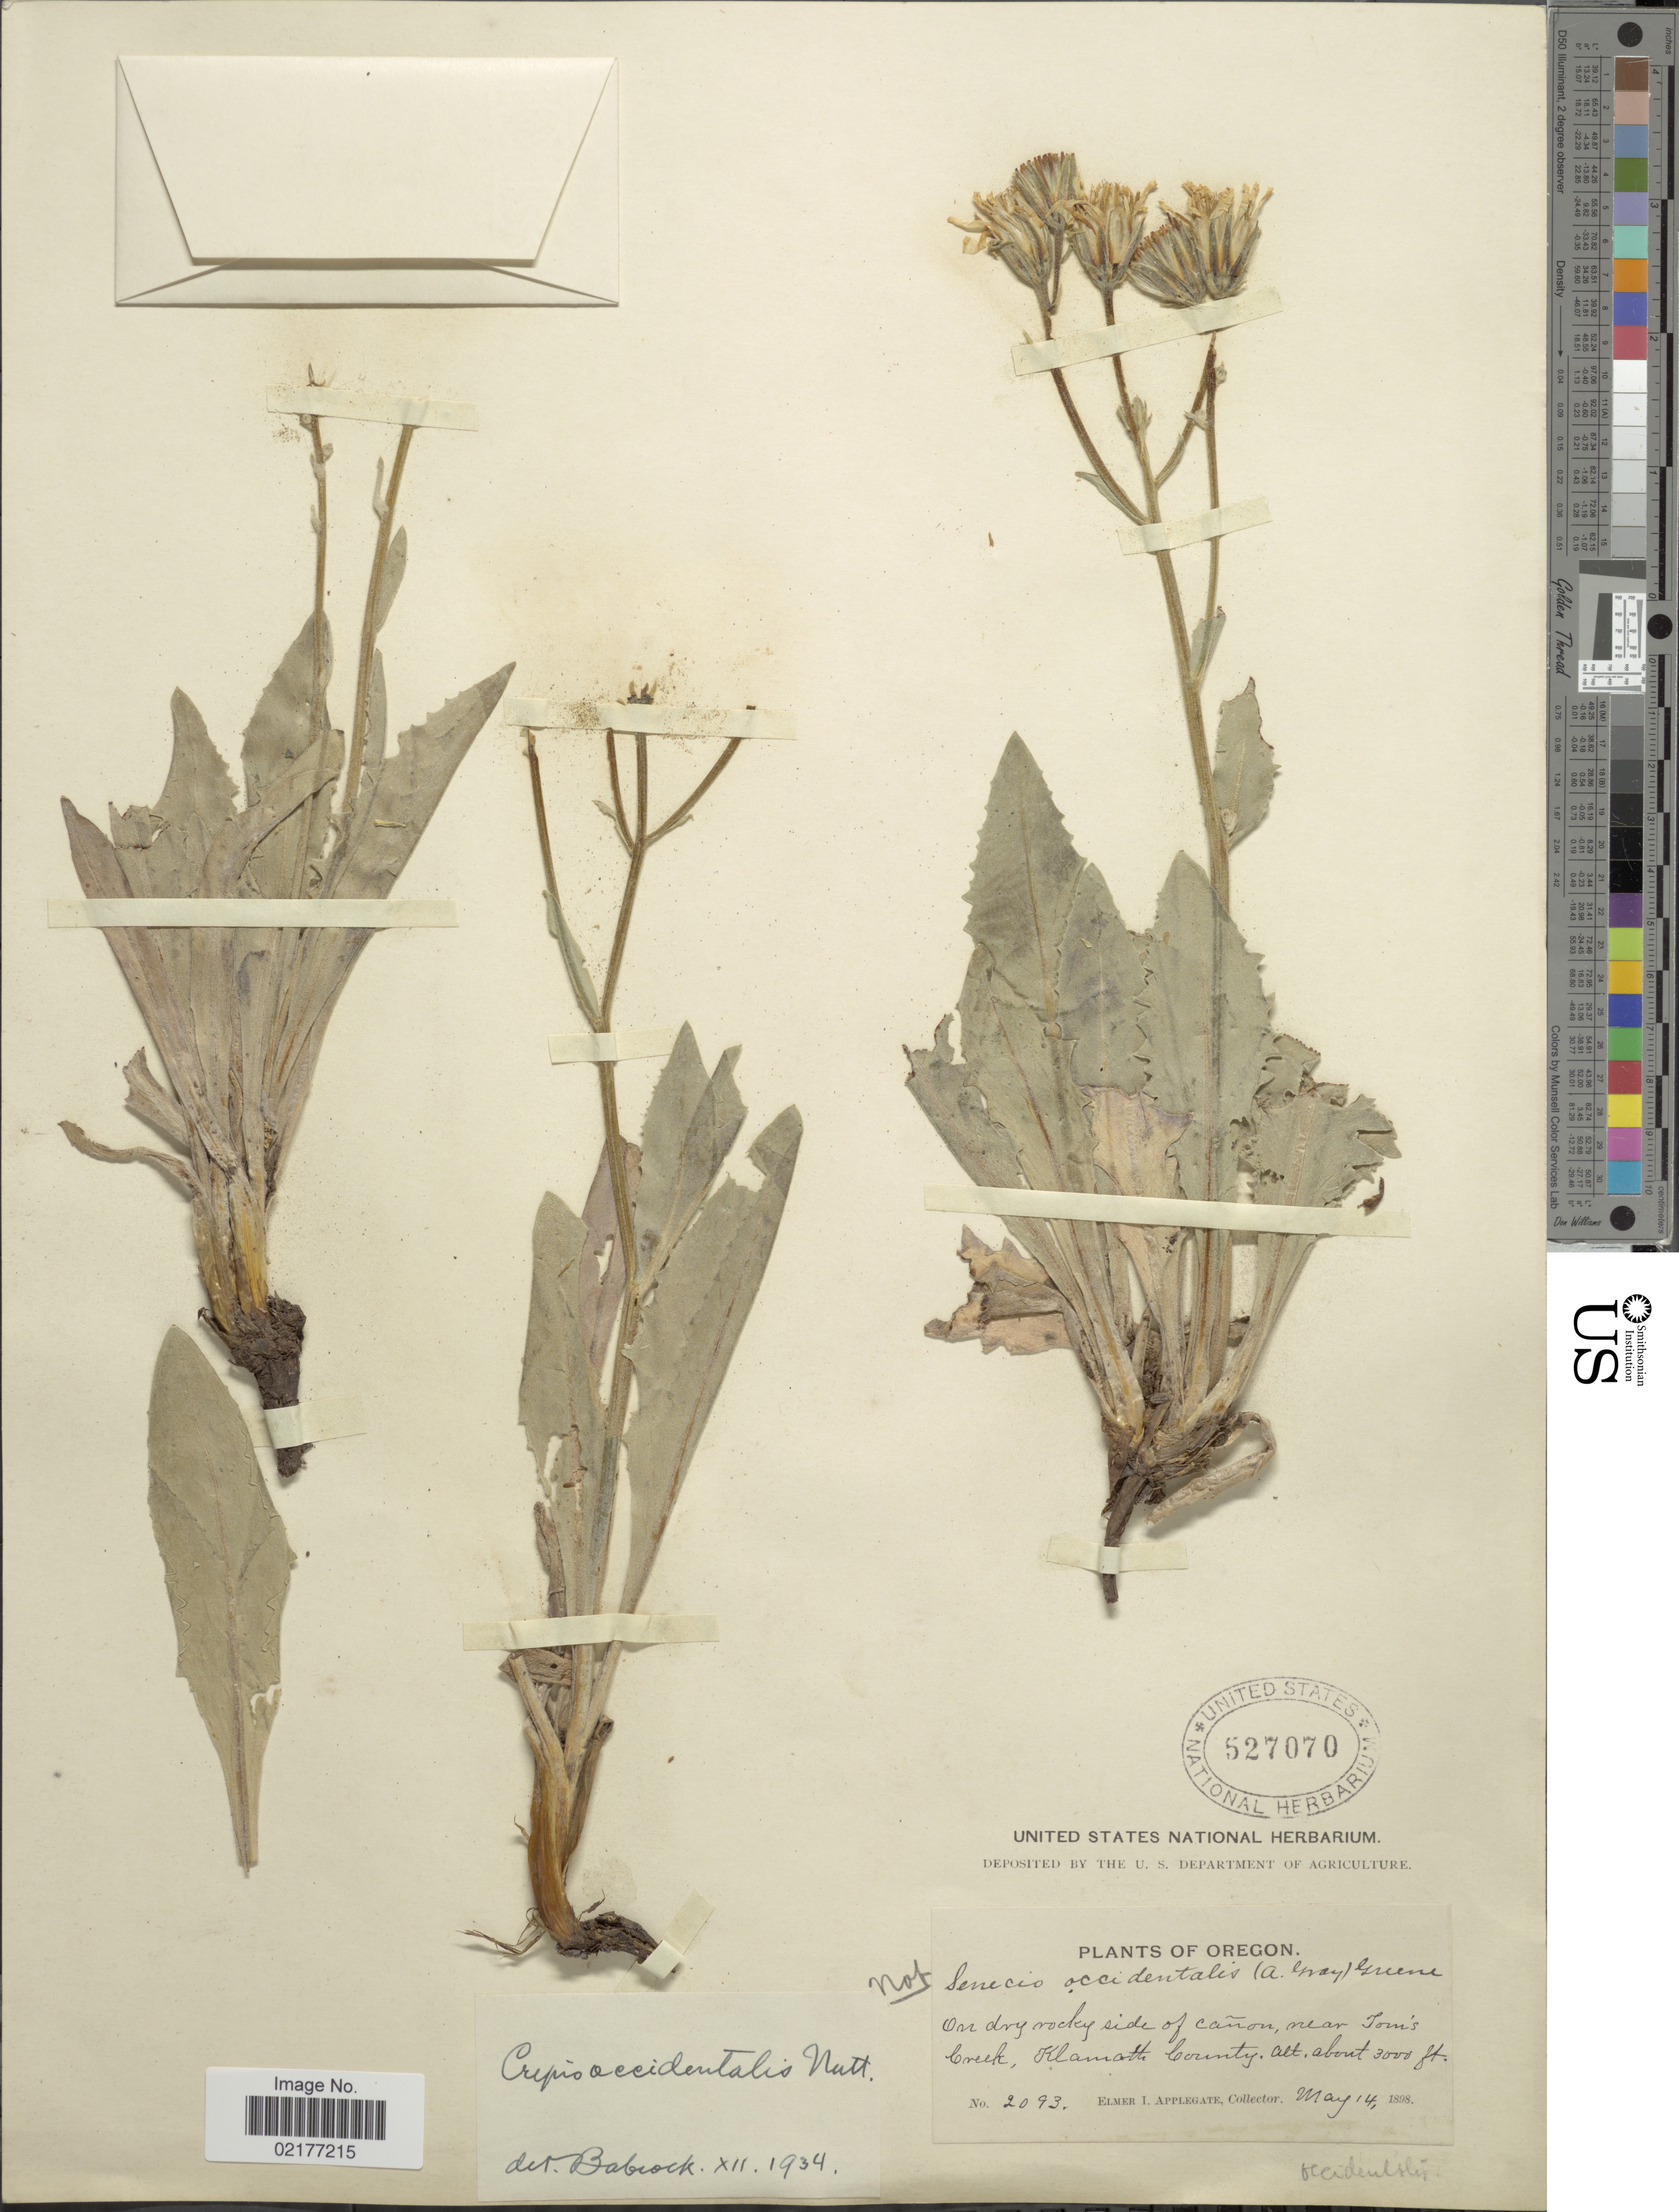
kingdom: Plantae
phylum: Tracheophyta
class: Magnoliopsida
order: Asterales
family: Asteraceae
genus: Crepis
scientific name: Crepis occidentalis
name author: Nutt.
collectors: E. I. Applegate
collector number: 2093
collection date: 1898-05-14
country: United States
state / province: Oregon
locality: On dry rocky side of canon near Tom's Creek, Klamath County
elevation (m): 914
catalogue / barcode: US 527070